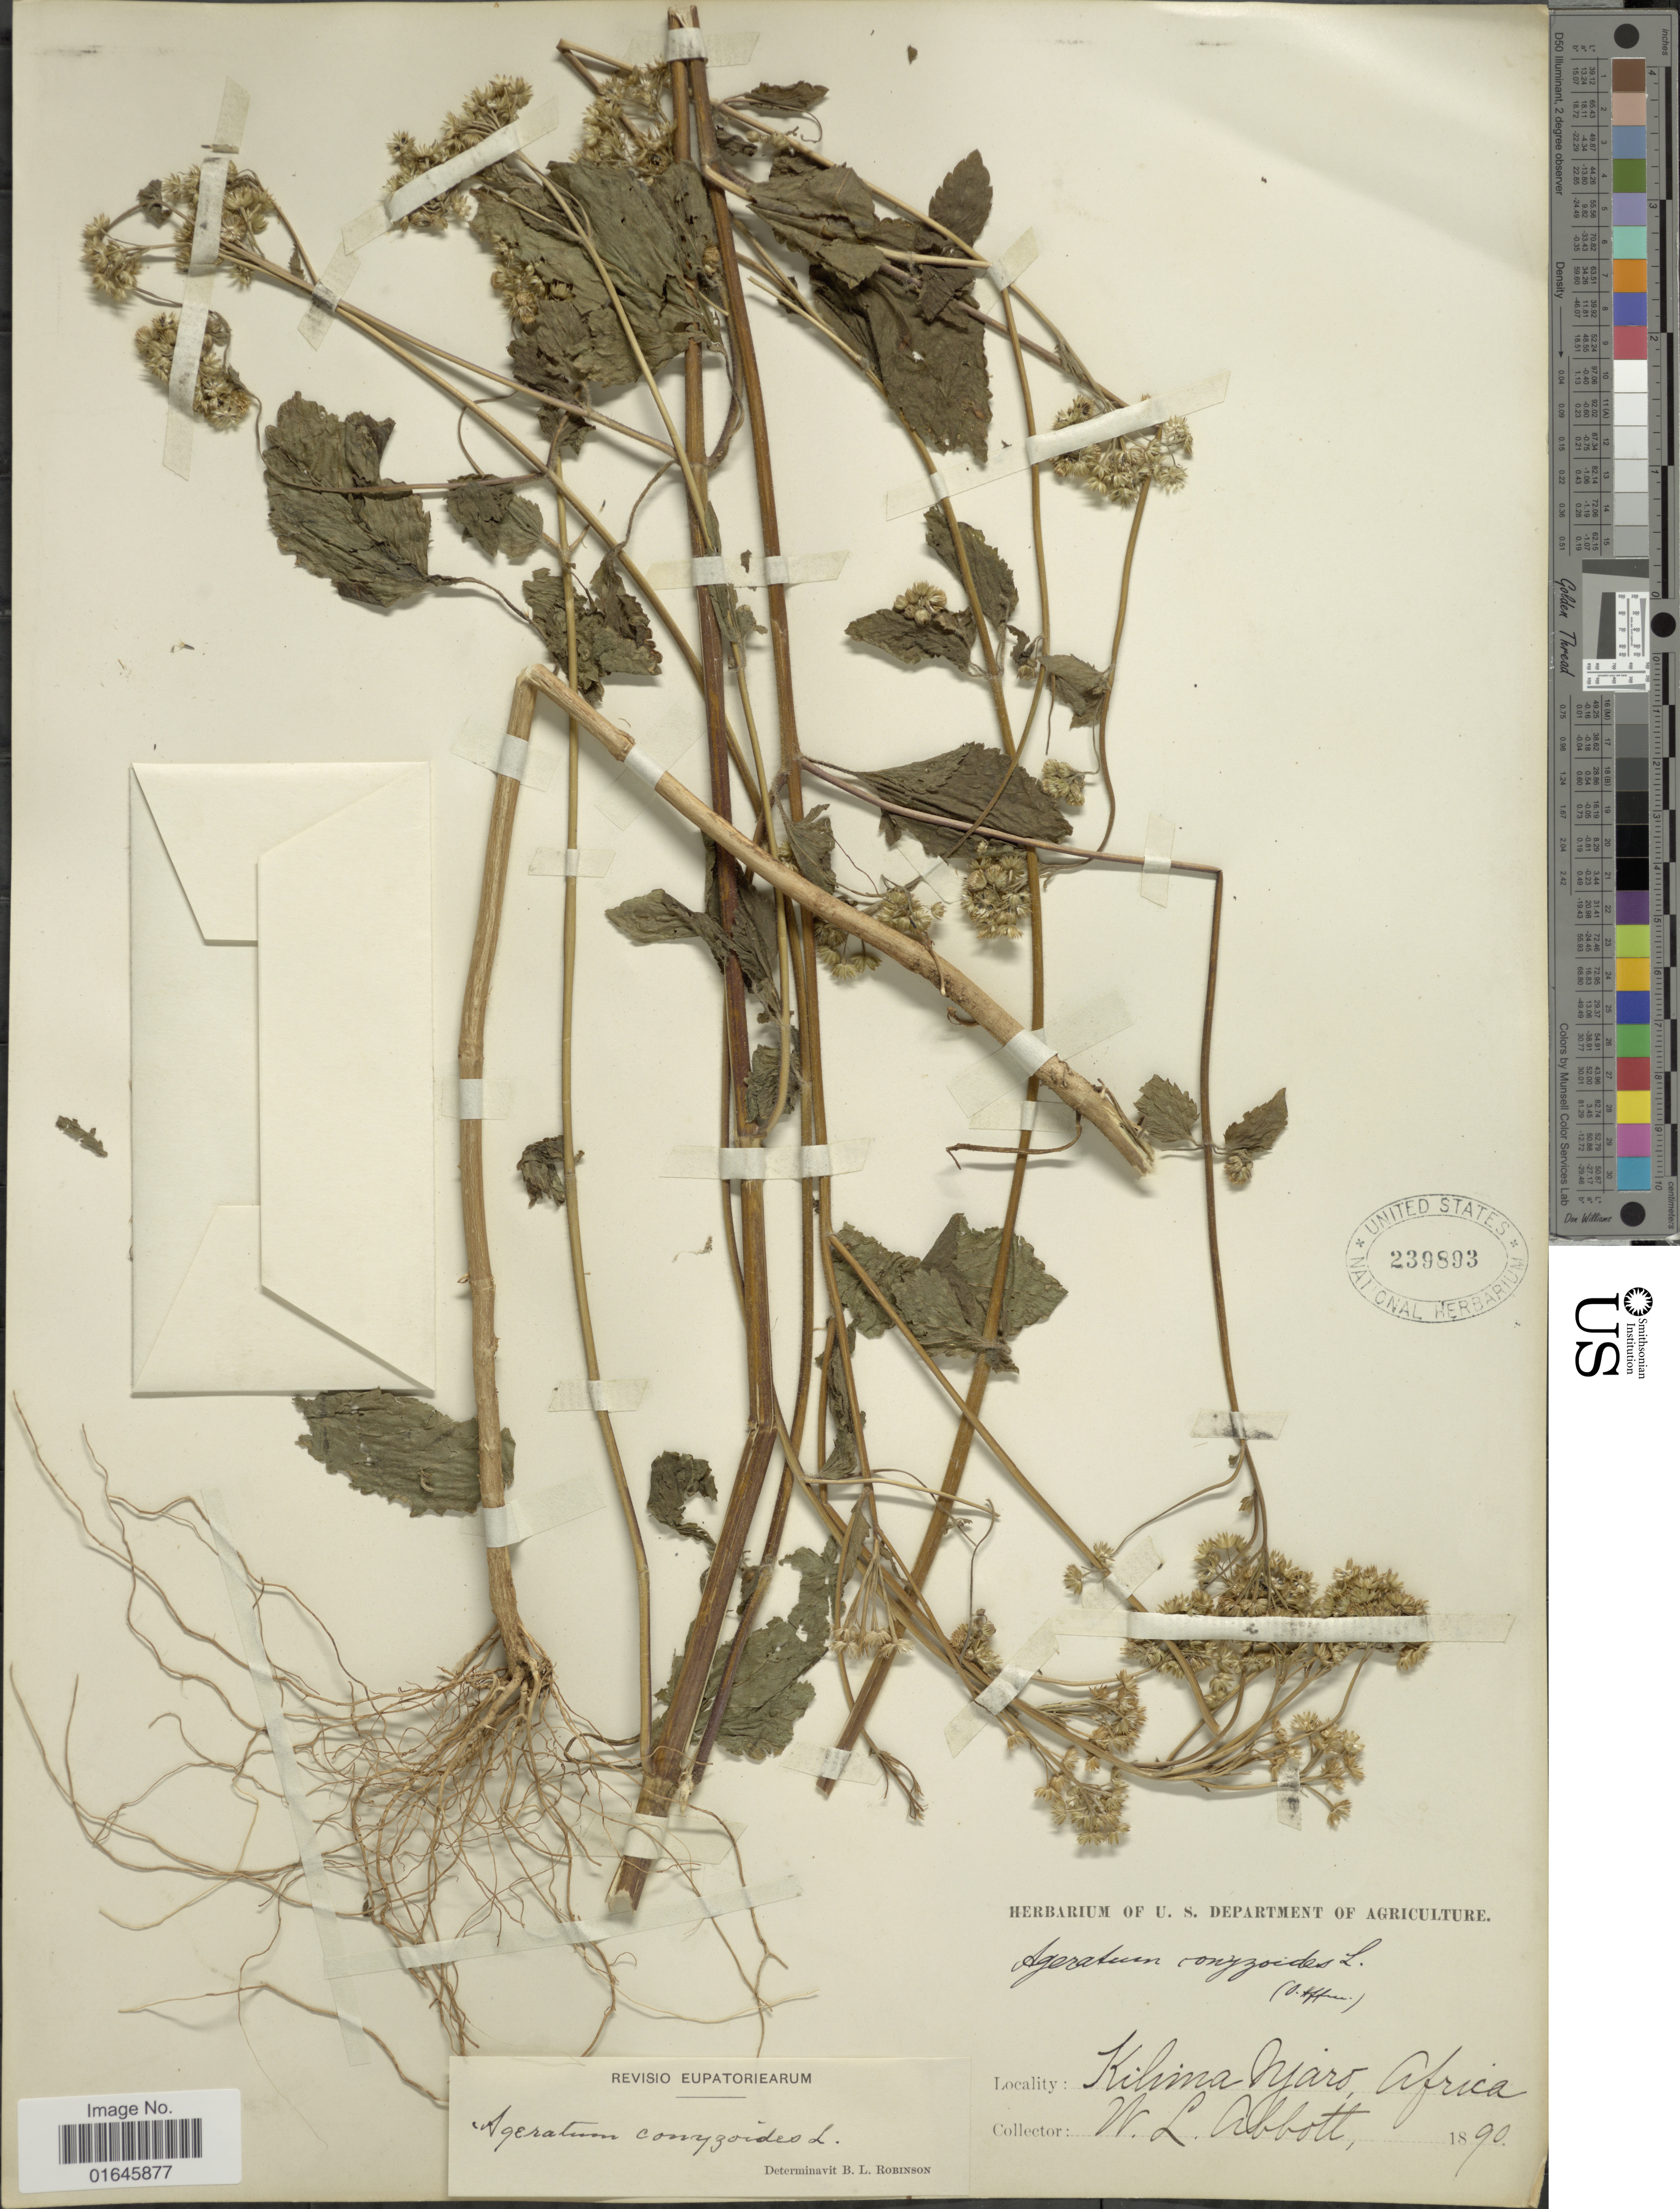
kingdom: Plantae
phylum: Tracheophyta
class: Magnoliopsida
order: Asterales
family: Asteraceae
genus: Ageratum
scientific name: Ageratum conyzoides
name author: L.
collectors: W. L. Abbott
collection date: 1890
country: Tanzania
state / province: Kilimanjaro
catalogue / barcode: US 239893